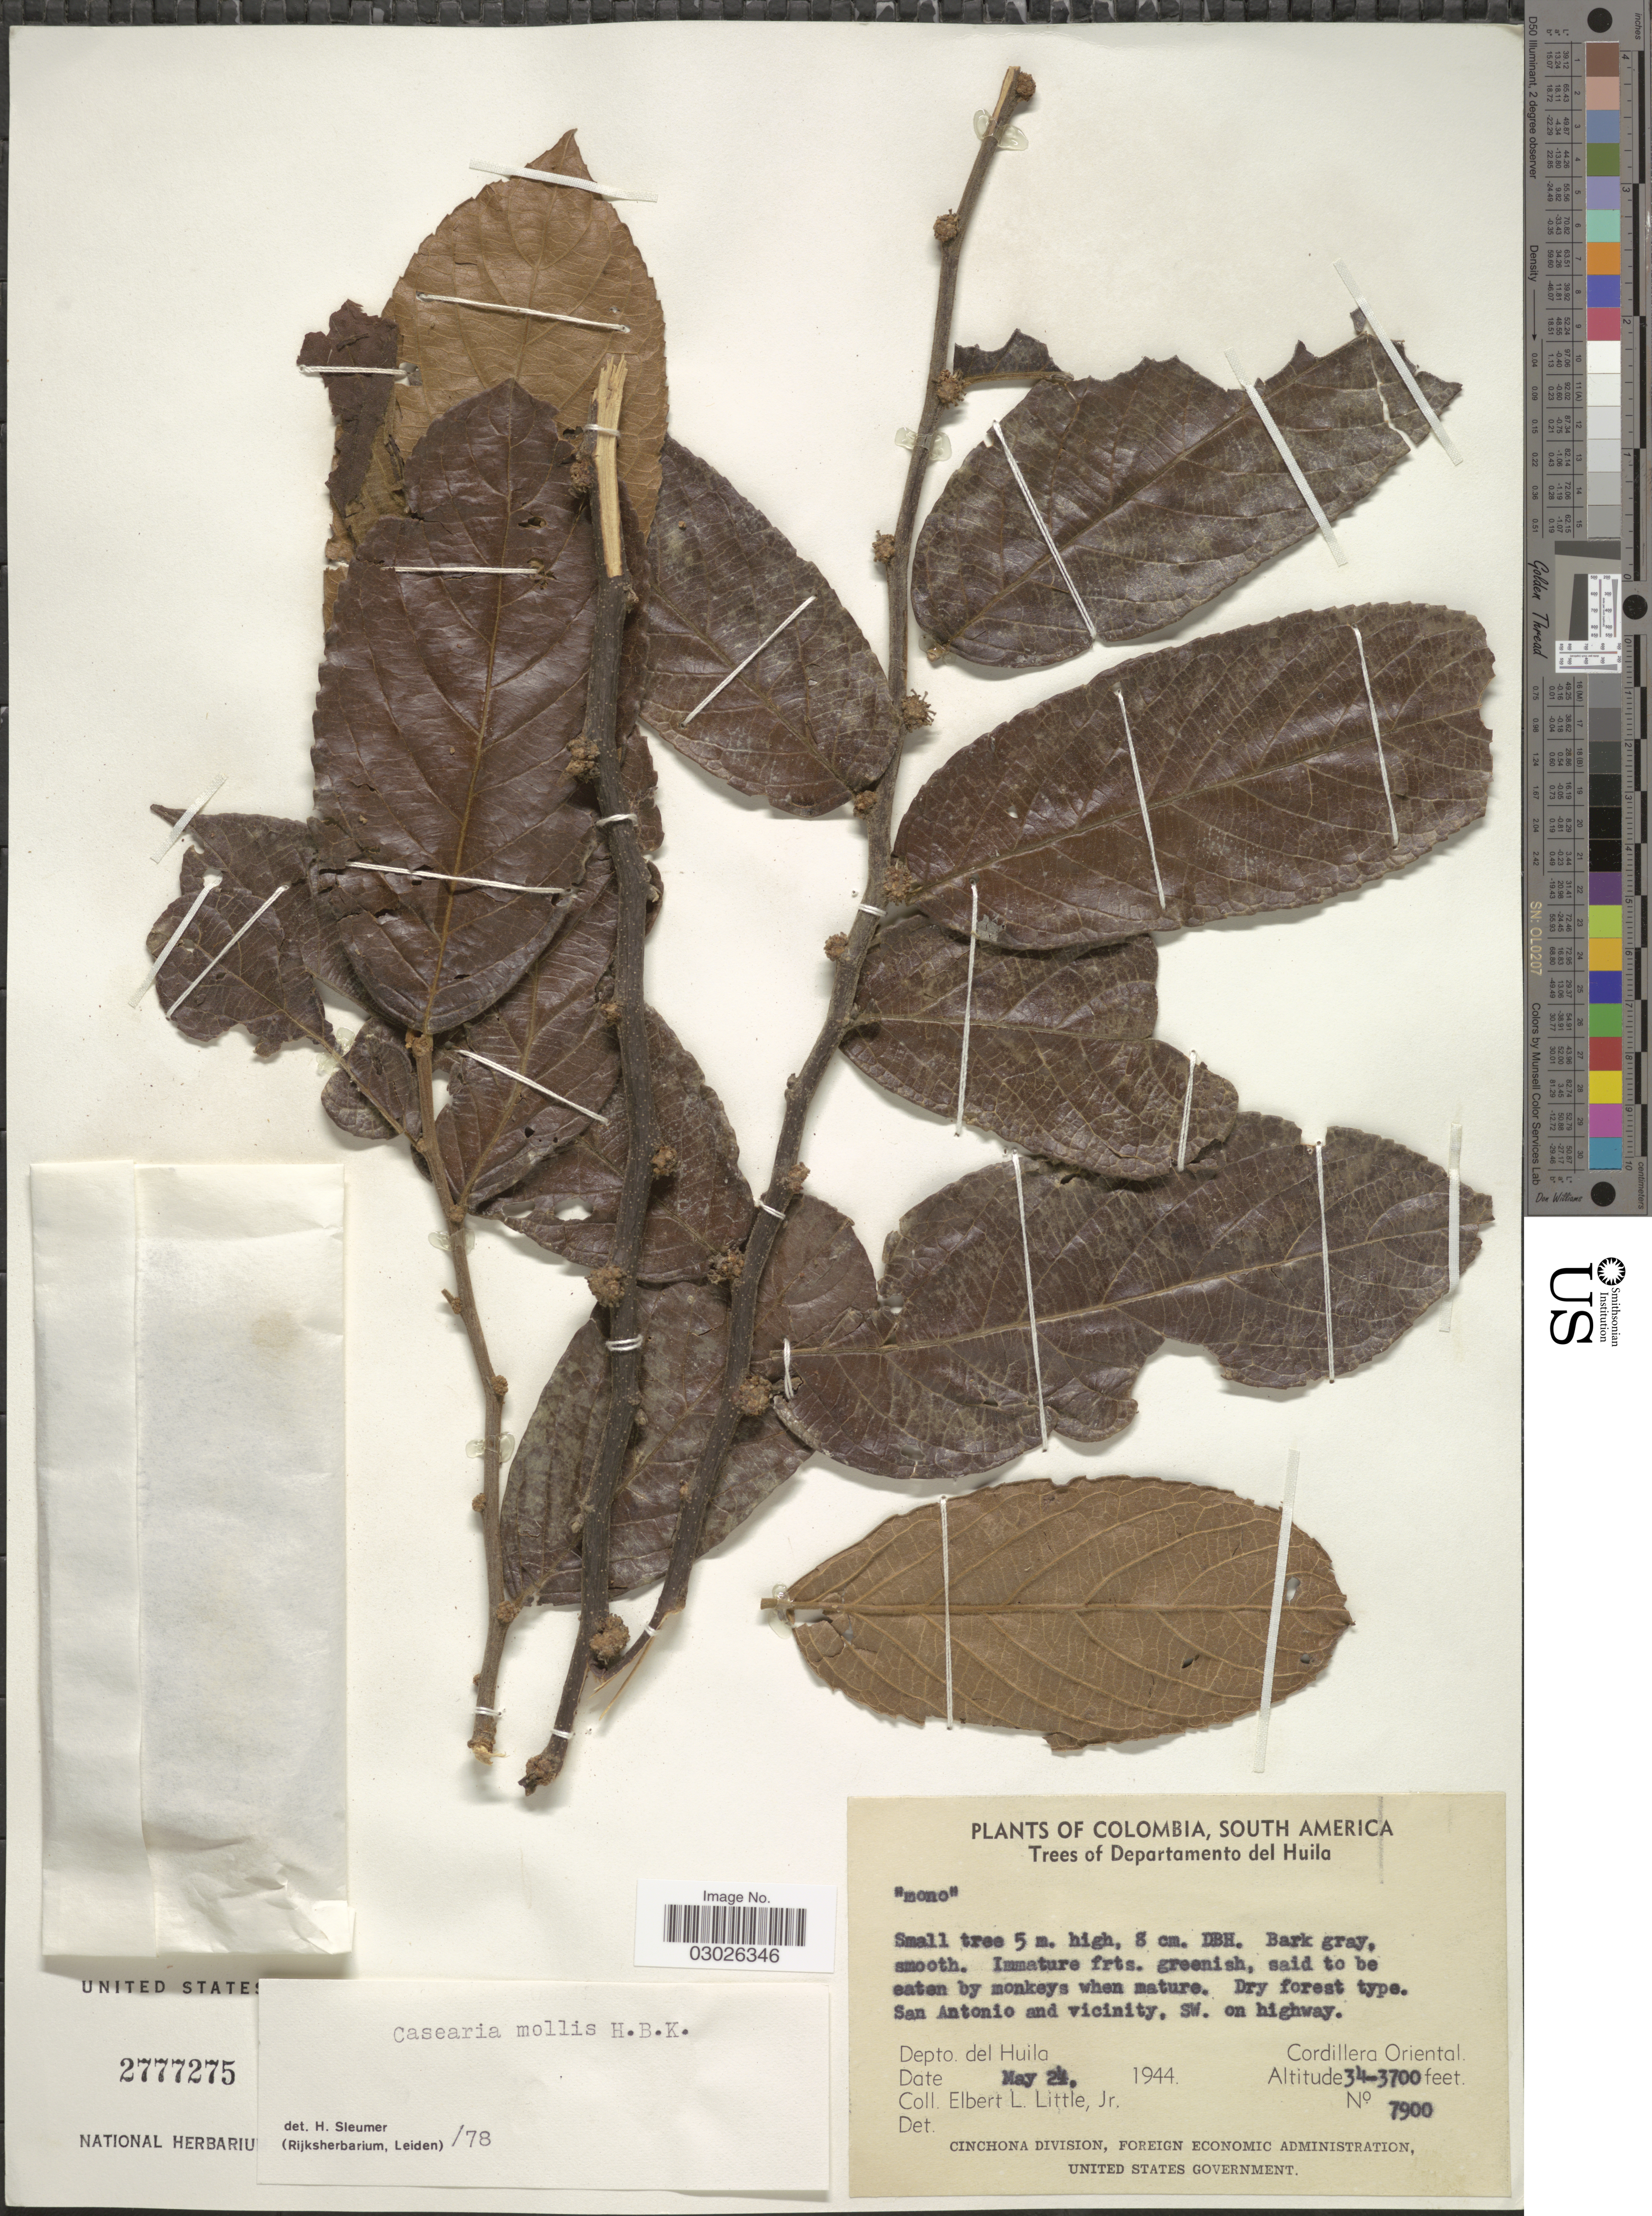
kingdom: Plantae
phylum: Tracheophyta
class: Magnoliopsida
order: Malpighiales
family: Salicaceae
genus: Casearia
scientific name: Casearia mollis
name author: Kunth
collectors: E. L. Little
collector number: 7900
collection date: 1944-05-24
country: Colombia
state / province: Huila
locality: Trees of Departamento del Huila. San Antonio and vicinity, SW. on highway. Depto. del Huila. Cordillera Oriental.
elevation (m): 1036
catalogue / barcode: US 2777275